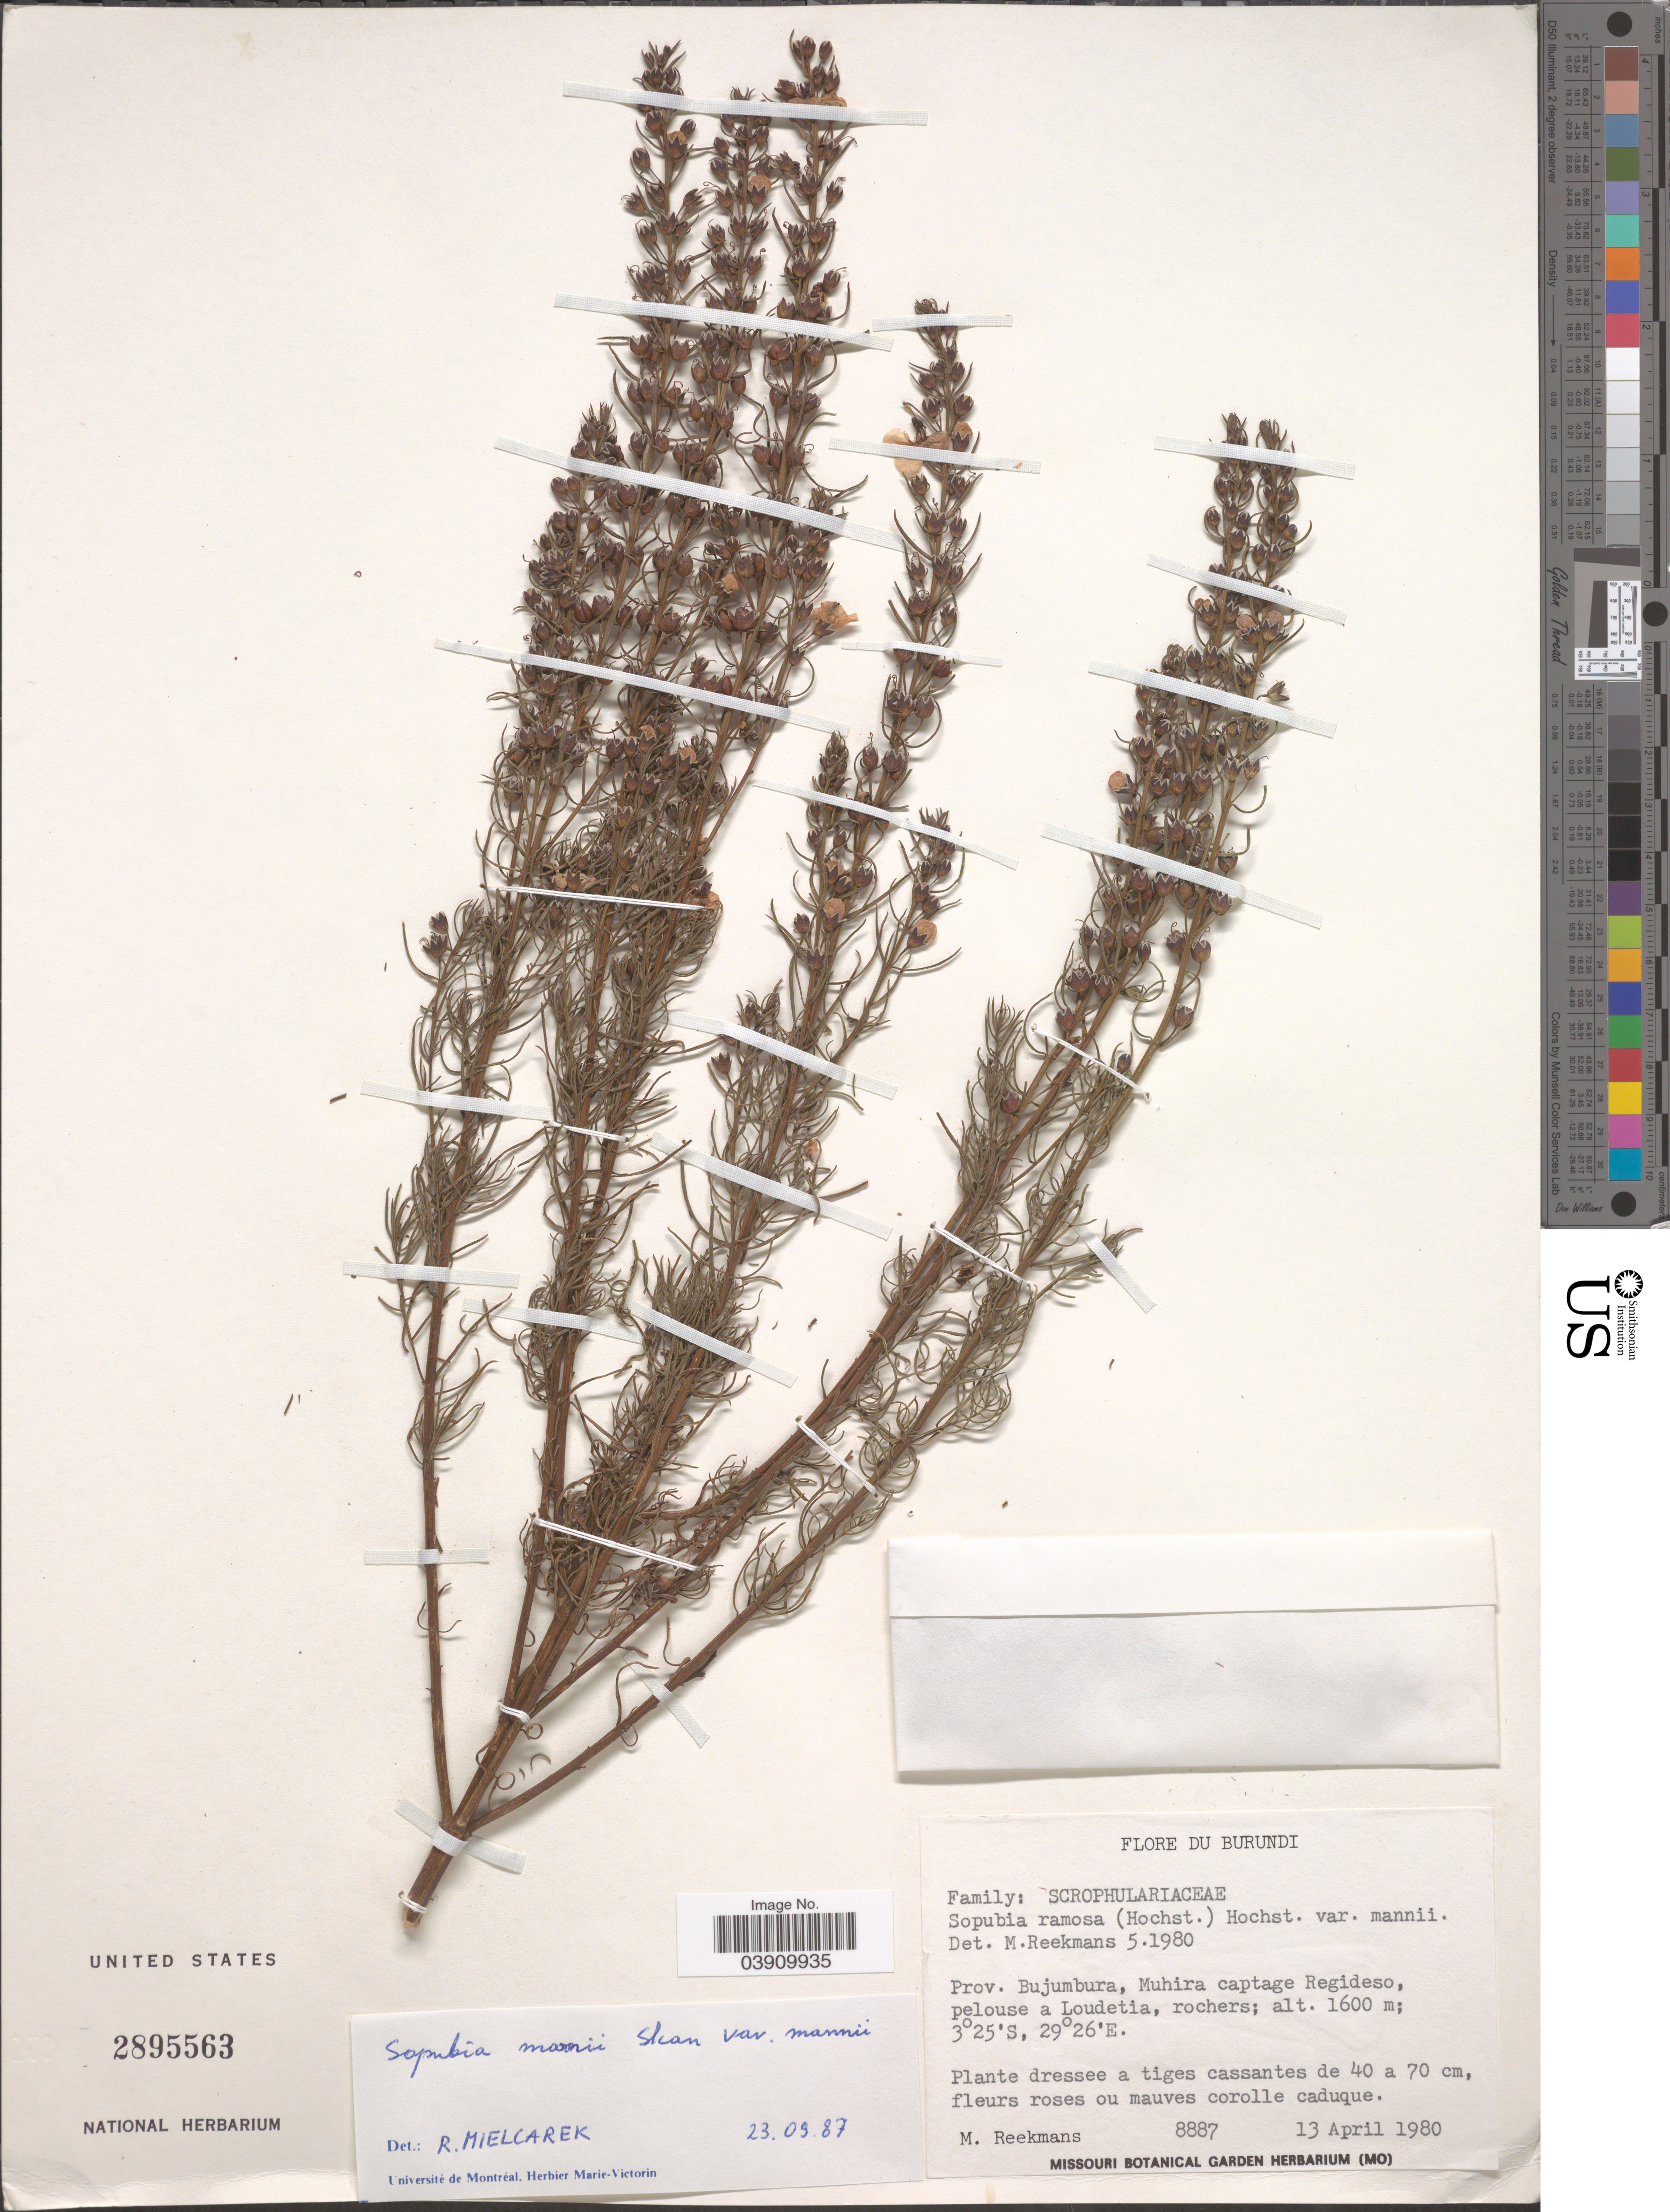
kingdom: Plantae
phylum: Tracheophyta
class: Magnoliopsida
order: Lamiales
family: Orobanchaceae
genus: Sopubia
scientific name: Sopubia mannii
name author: Skan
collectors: M. Reekmans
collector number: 8887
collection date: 1980-04-13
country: Burundi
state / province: Bujumura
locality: Muhira captage Regideso, pelouse a Loudetia, rochers.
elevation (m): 1600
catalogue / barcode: US 2895563